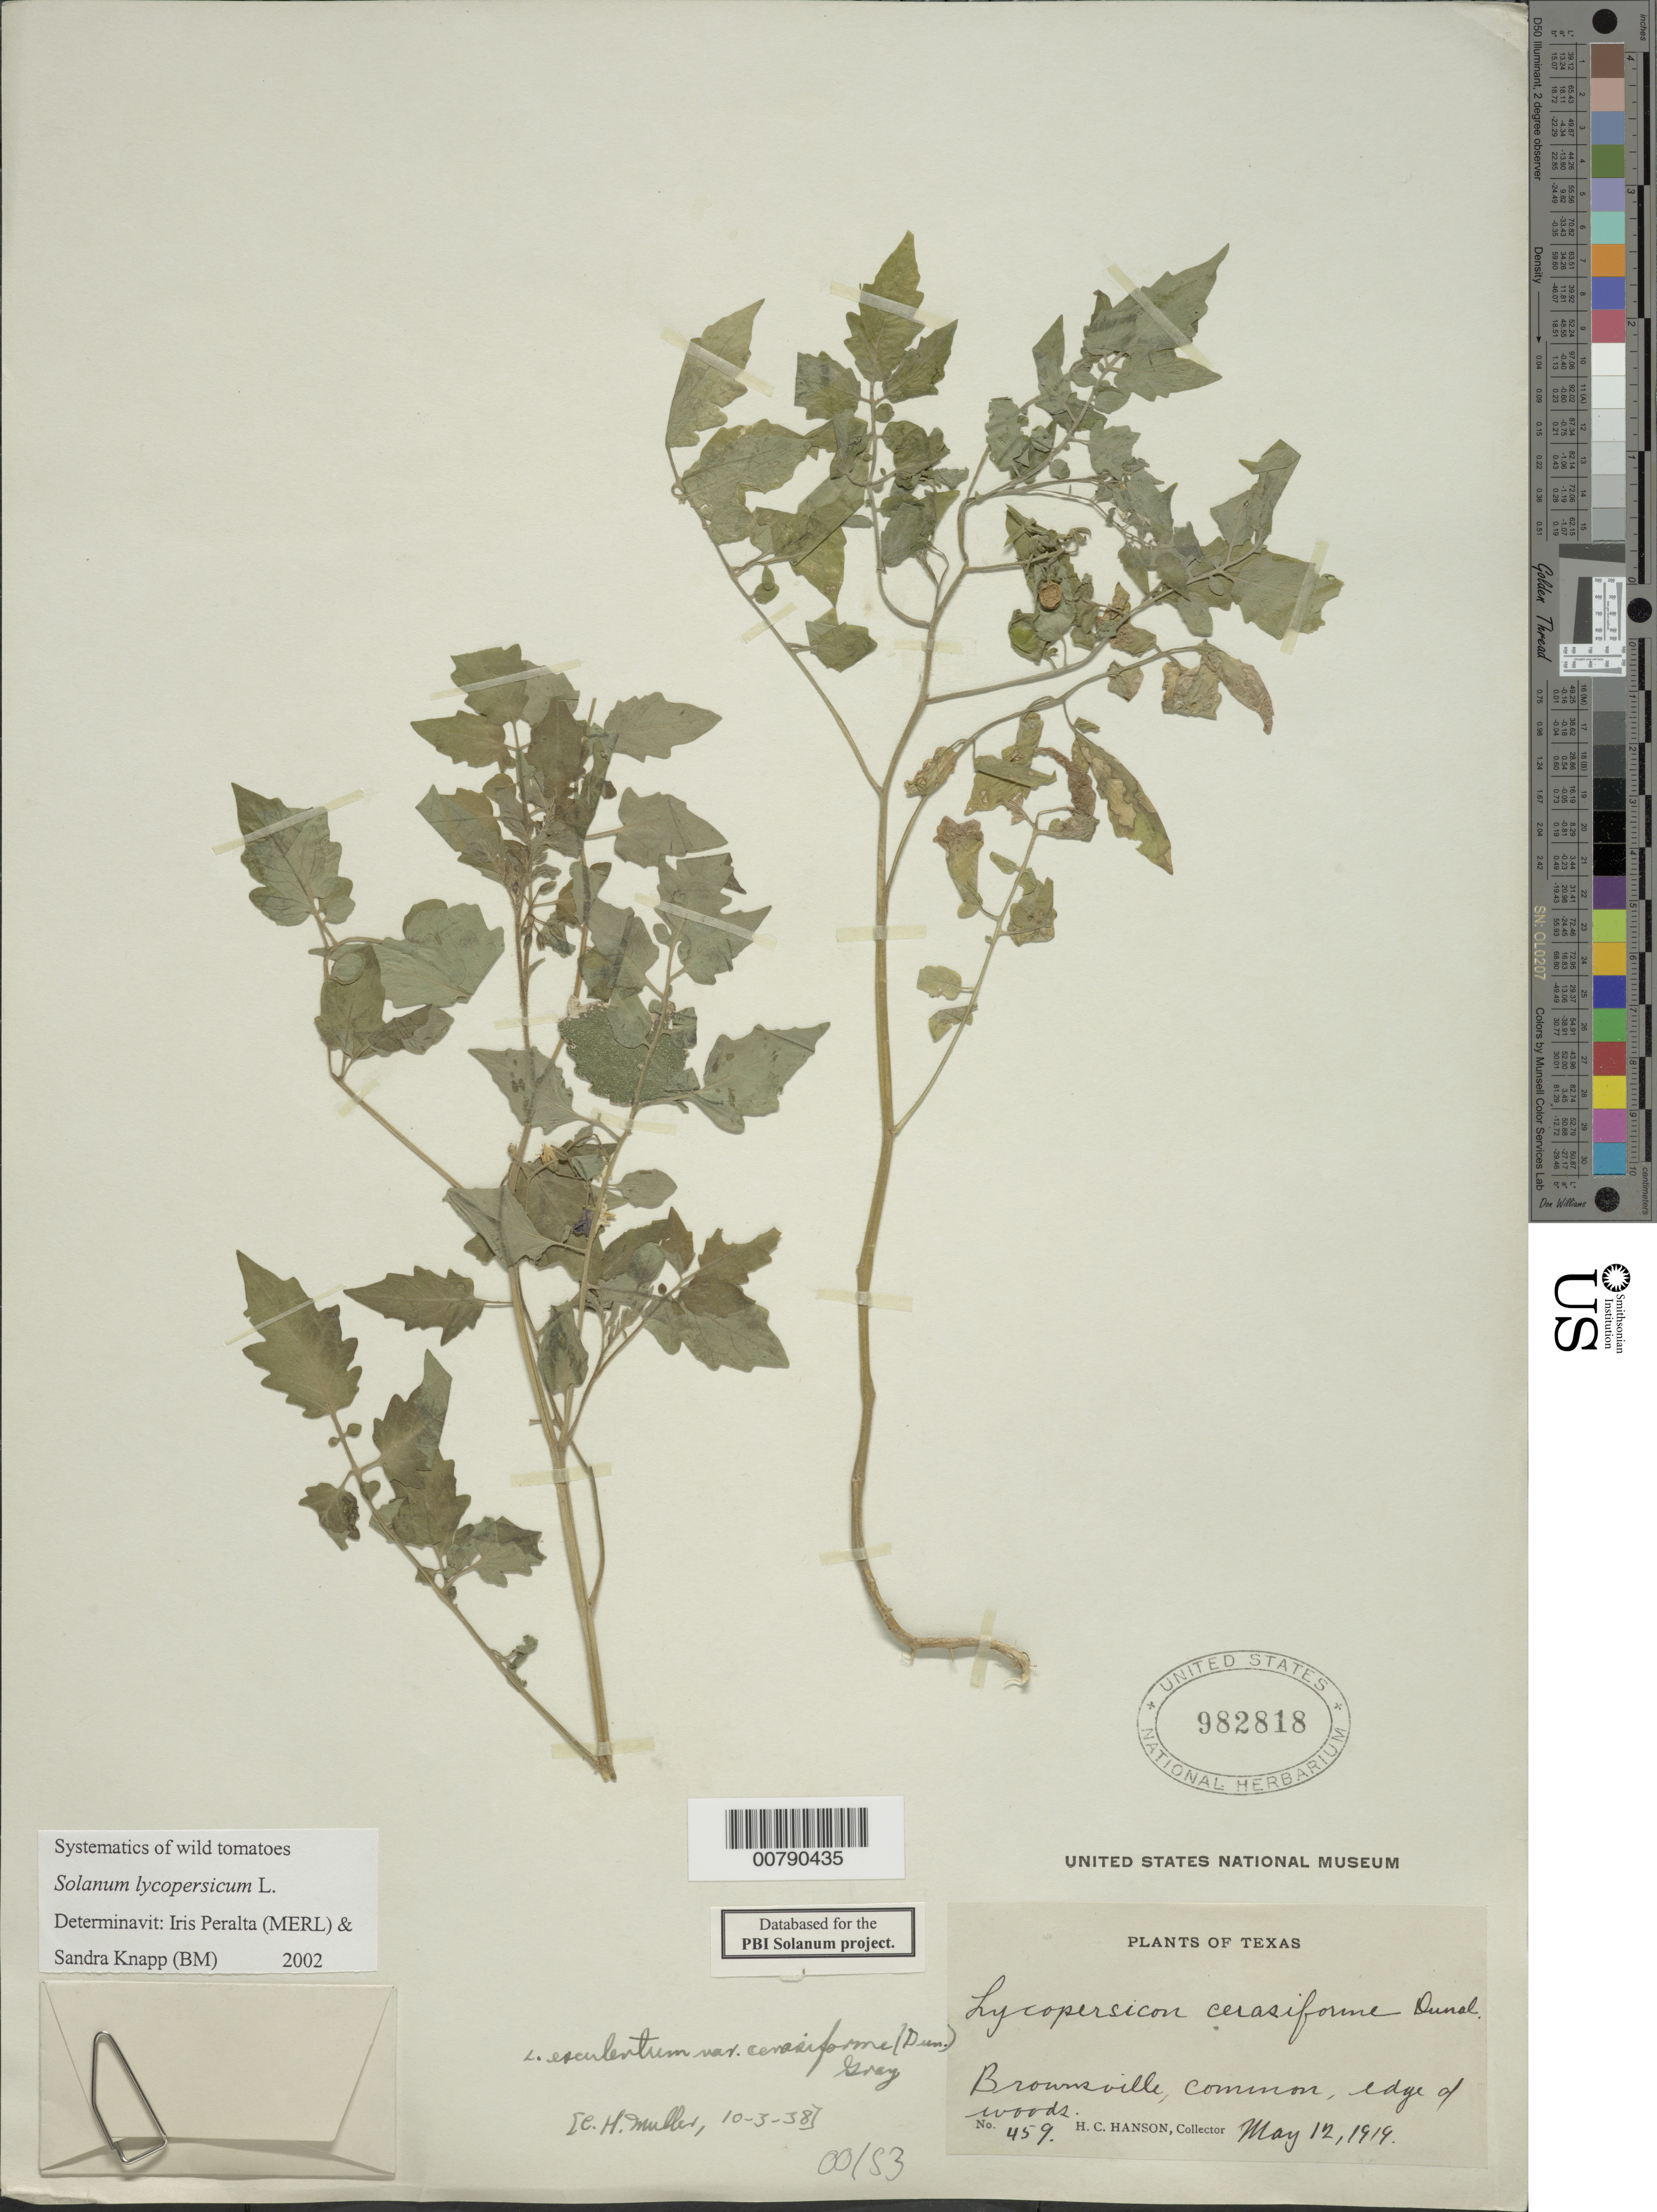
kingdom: Plantae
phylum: Tracheophyta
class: Magnoliopsida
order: Solanales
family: Solanaceae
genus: Solanum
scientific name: Solanum lycopersicum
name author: L.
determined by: Peralta, Iris E.; Knapp, S. D.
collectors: H. Hanson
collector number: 459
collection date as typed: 17 May 1919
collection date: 1919-05-17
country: United States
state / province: Texas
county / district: Cameron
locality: alogn Rio Grande, Brownsville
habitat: h: woods and edges of fields;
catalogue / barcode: US 982818